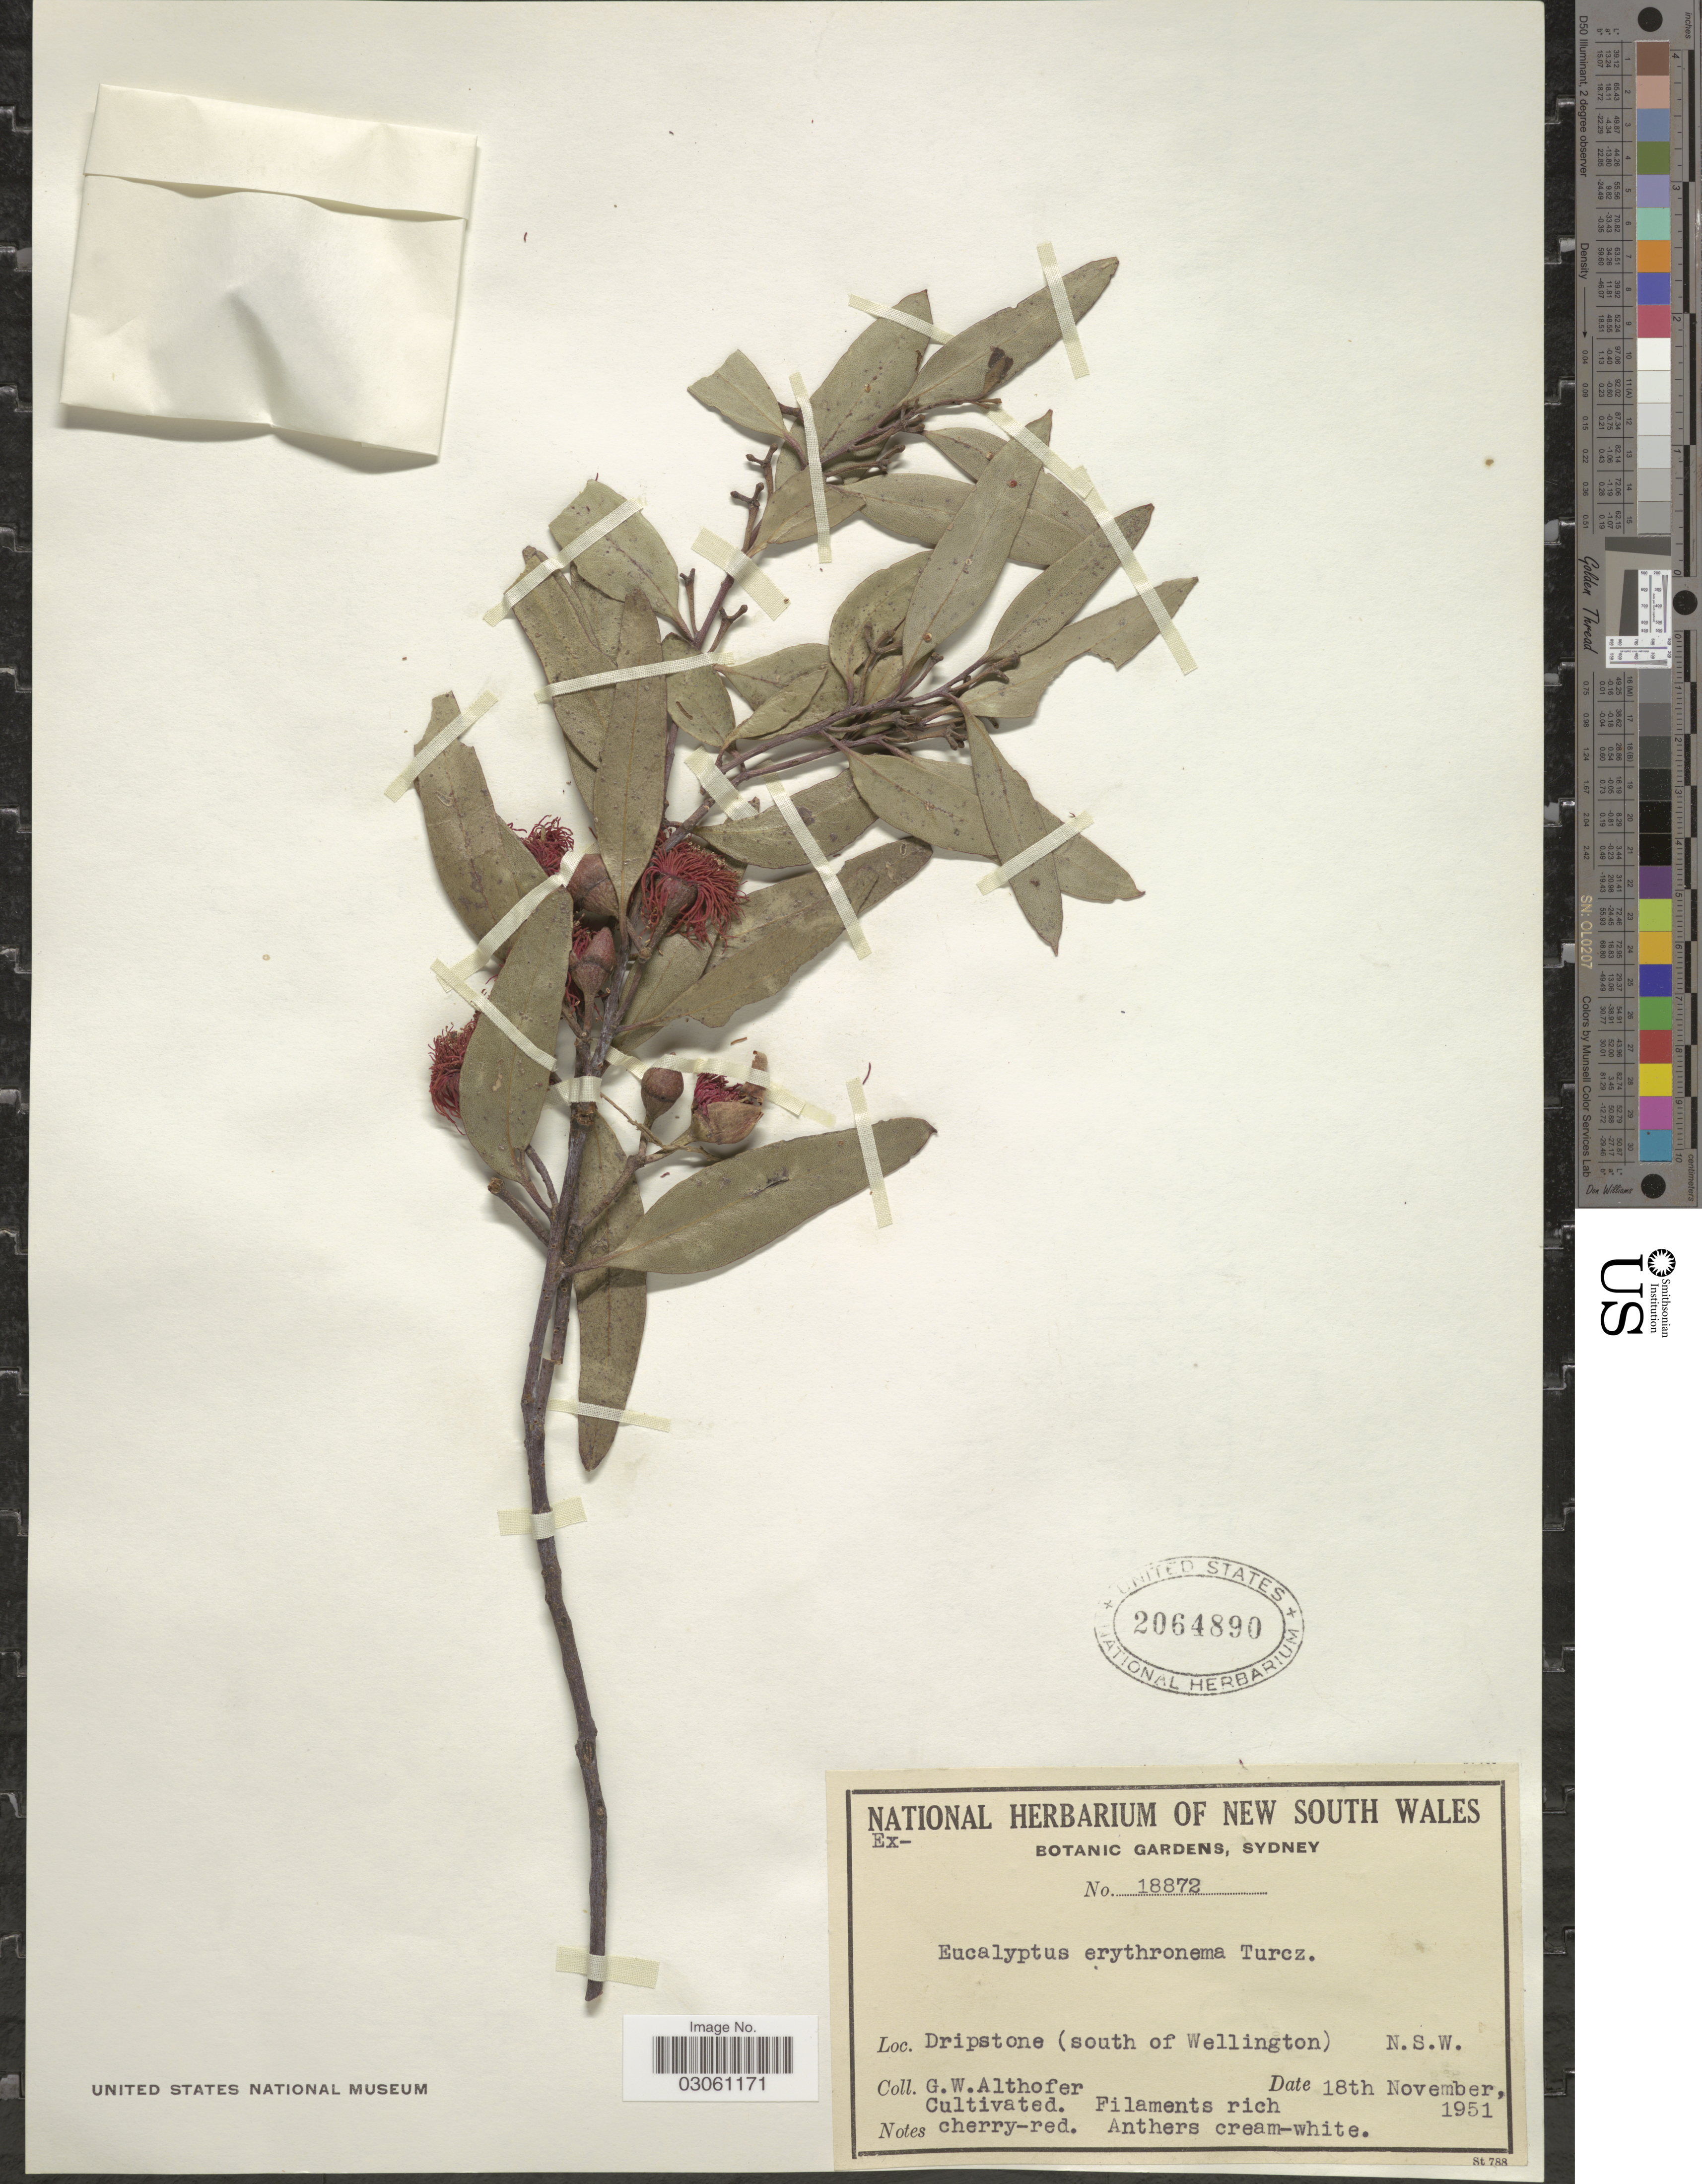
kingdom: Plantae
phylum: Tracheophyta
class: Magnoliopsida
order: Myrtales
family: Myrtaceae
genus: Eucalyptus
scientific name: Eucalyptus erythronema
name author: Turcz.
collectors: G. Althofer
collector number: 18872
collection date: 1951-11-18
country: Australia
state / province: New South Wales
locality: Dripstone (south of Wellington).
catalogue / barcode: US 2064890